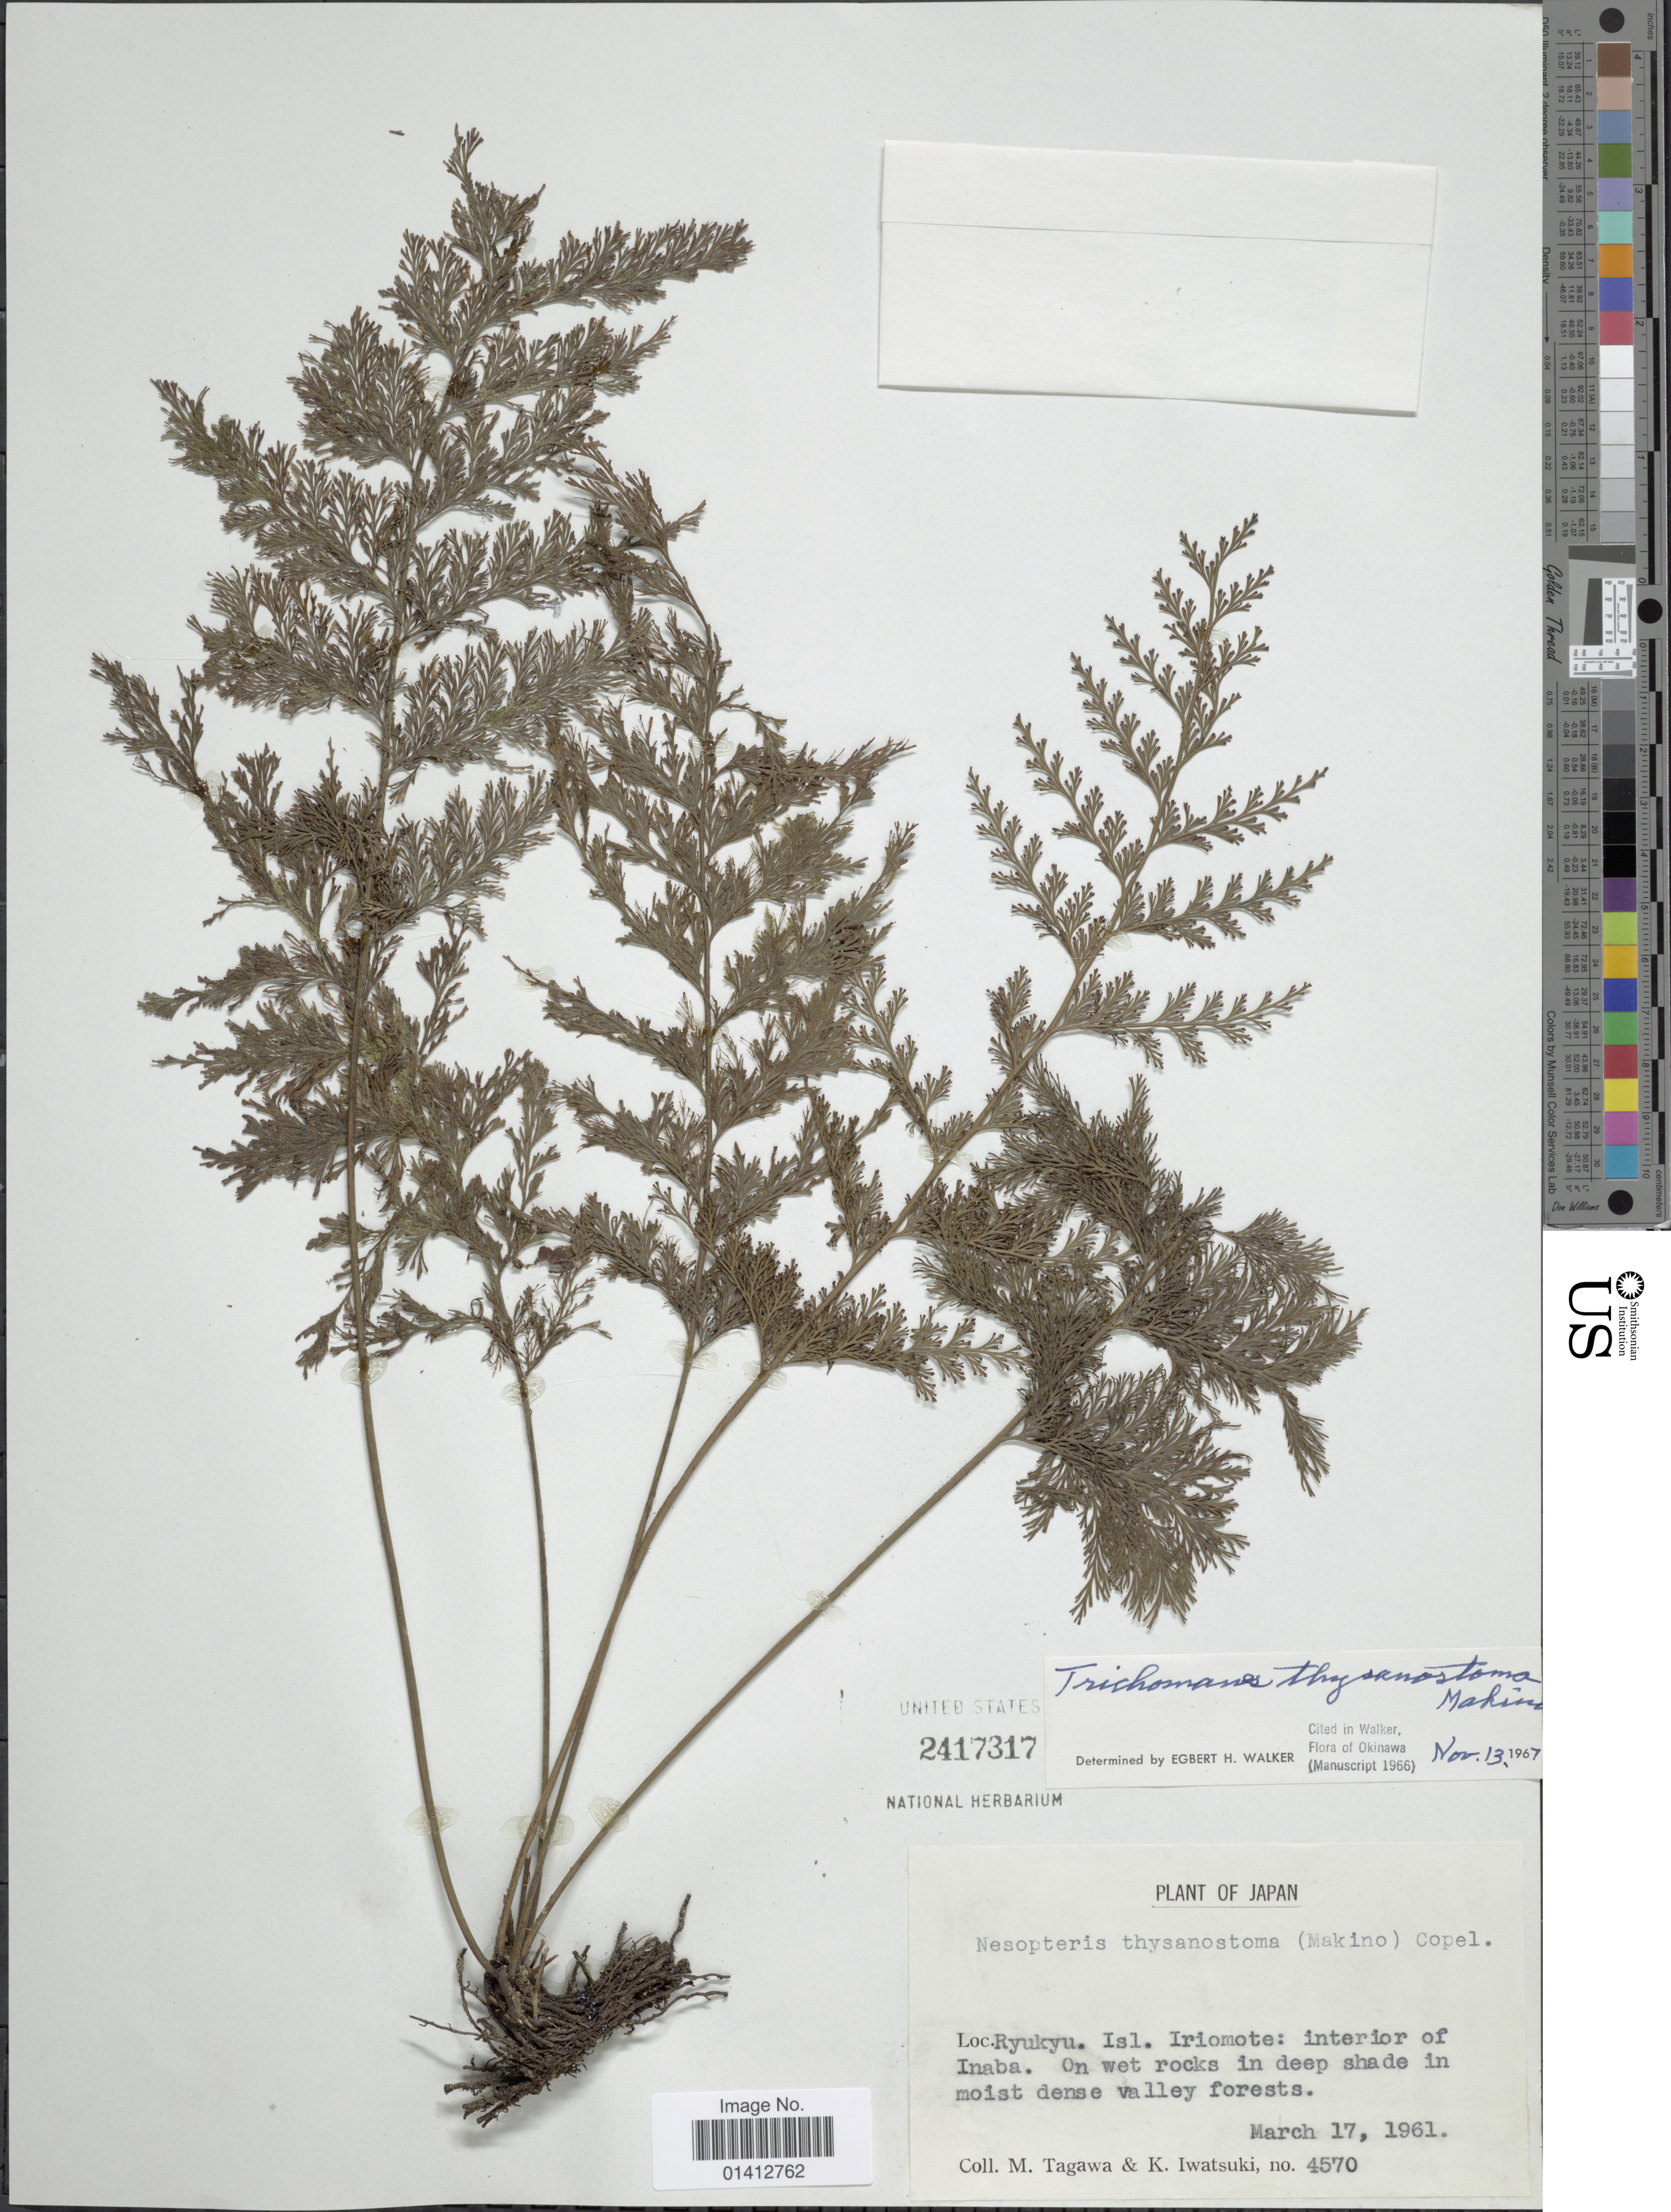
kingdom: Plantae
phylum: Tracheophyta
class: Polypodiopsida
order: Hymenophyllales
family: Hymenophyllaceae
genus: Crepidomanes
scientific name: Crepidomanes thysanostomum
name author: (Makino) Ebihara & K. Iwats.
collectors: M. Tagawa & K. Iwatsuki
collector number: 4570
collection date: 1961-03-17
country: Japan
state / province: Okinawa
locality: Ryukyu Isl. Iriomote: interior of Inaba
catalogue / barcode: US 2417317